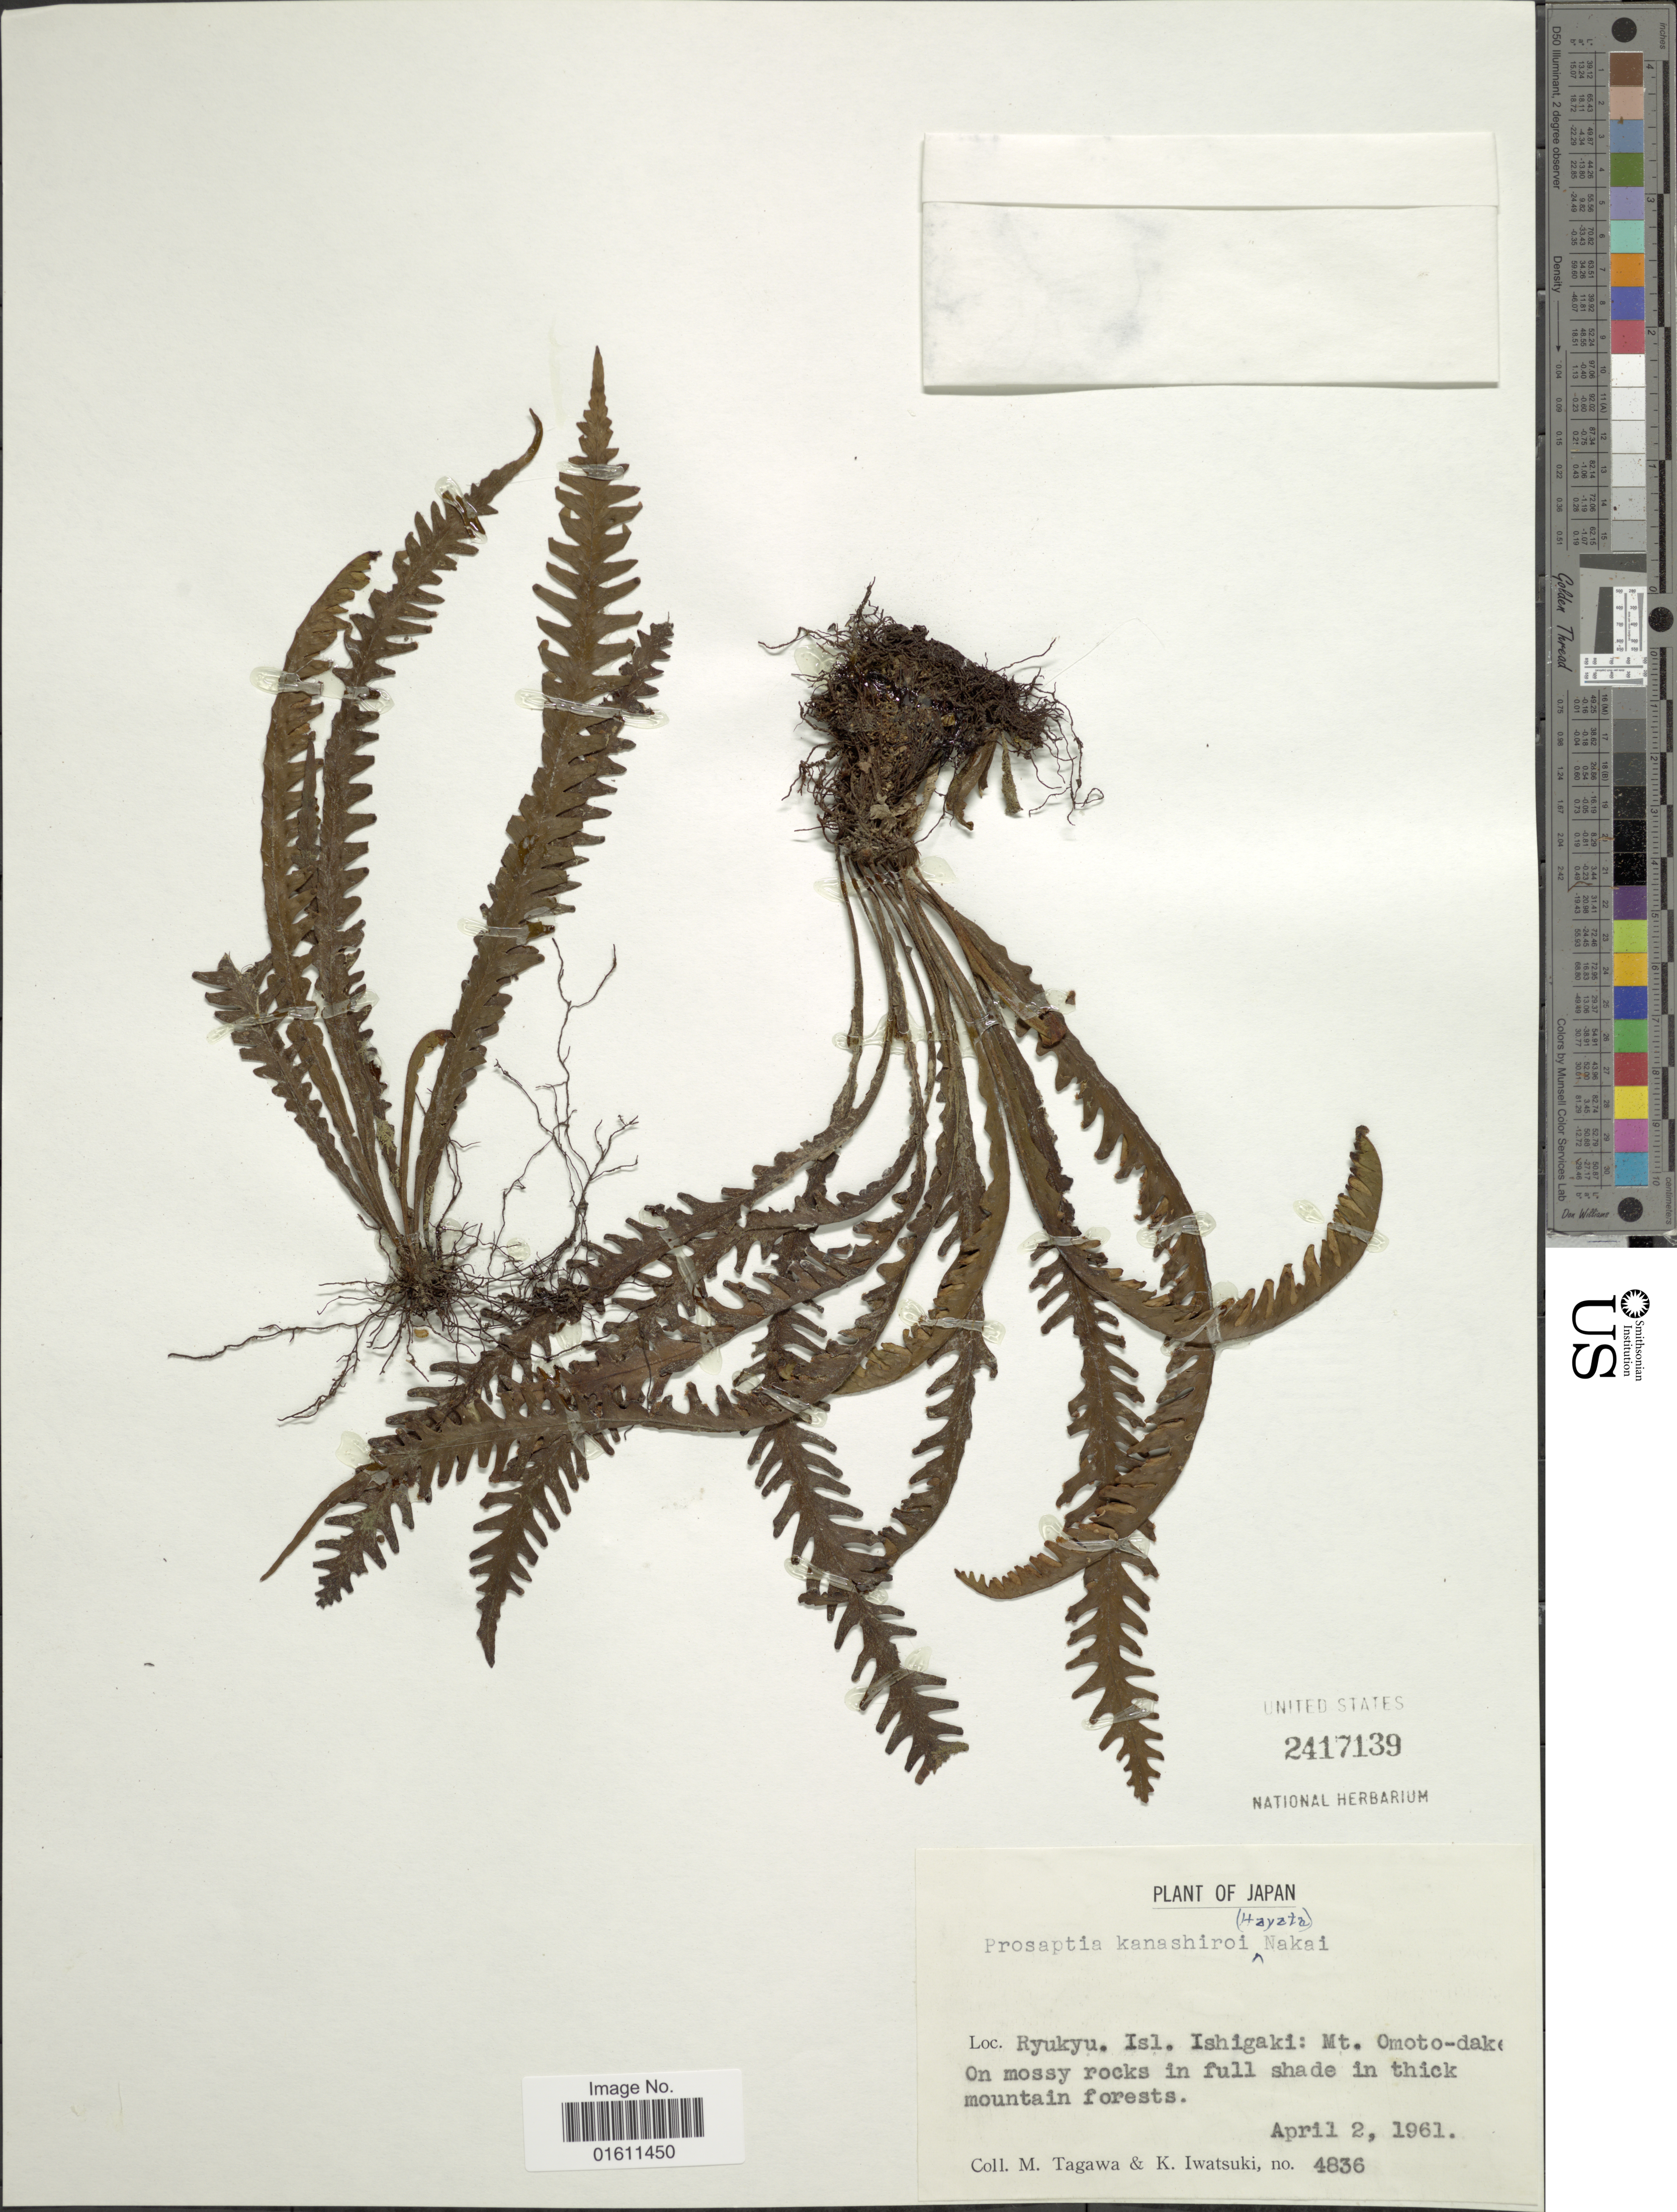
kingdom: Plantae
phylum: Tracheophyta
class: Polypodiopsida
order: Polypodiales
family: Polypodiaceae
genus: Prosaptia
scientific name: Prosaptia kanashiroi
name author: (Hayata) Nakai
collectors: M. Tagawa & K. Iwatsuki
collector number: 4836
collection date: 1961-04-02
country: Japan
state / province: Okinawa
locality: Japan, Ryukyu, Isl. Ishigaki: Mt. Omoto-dake.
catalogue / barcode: US 2417139